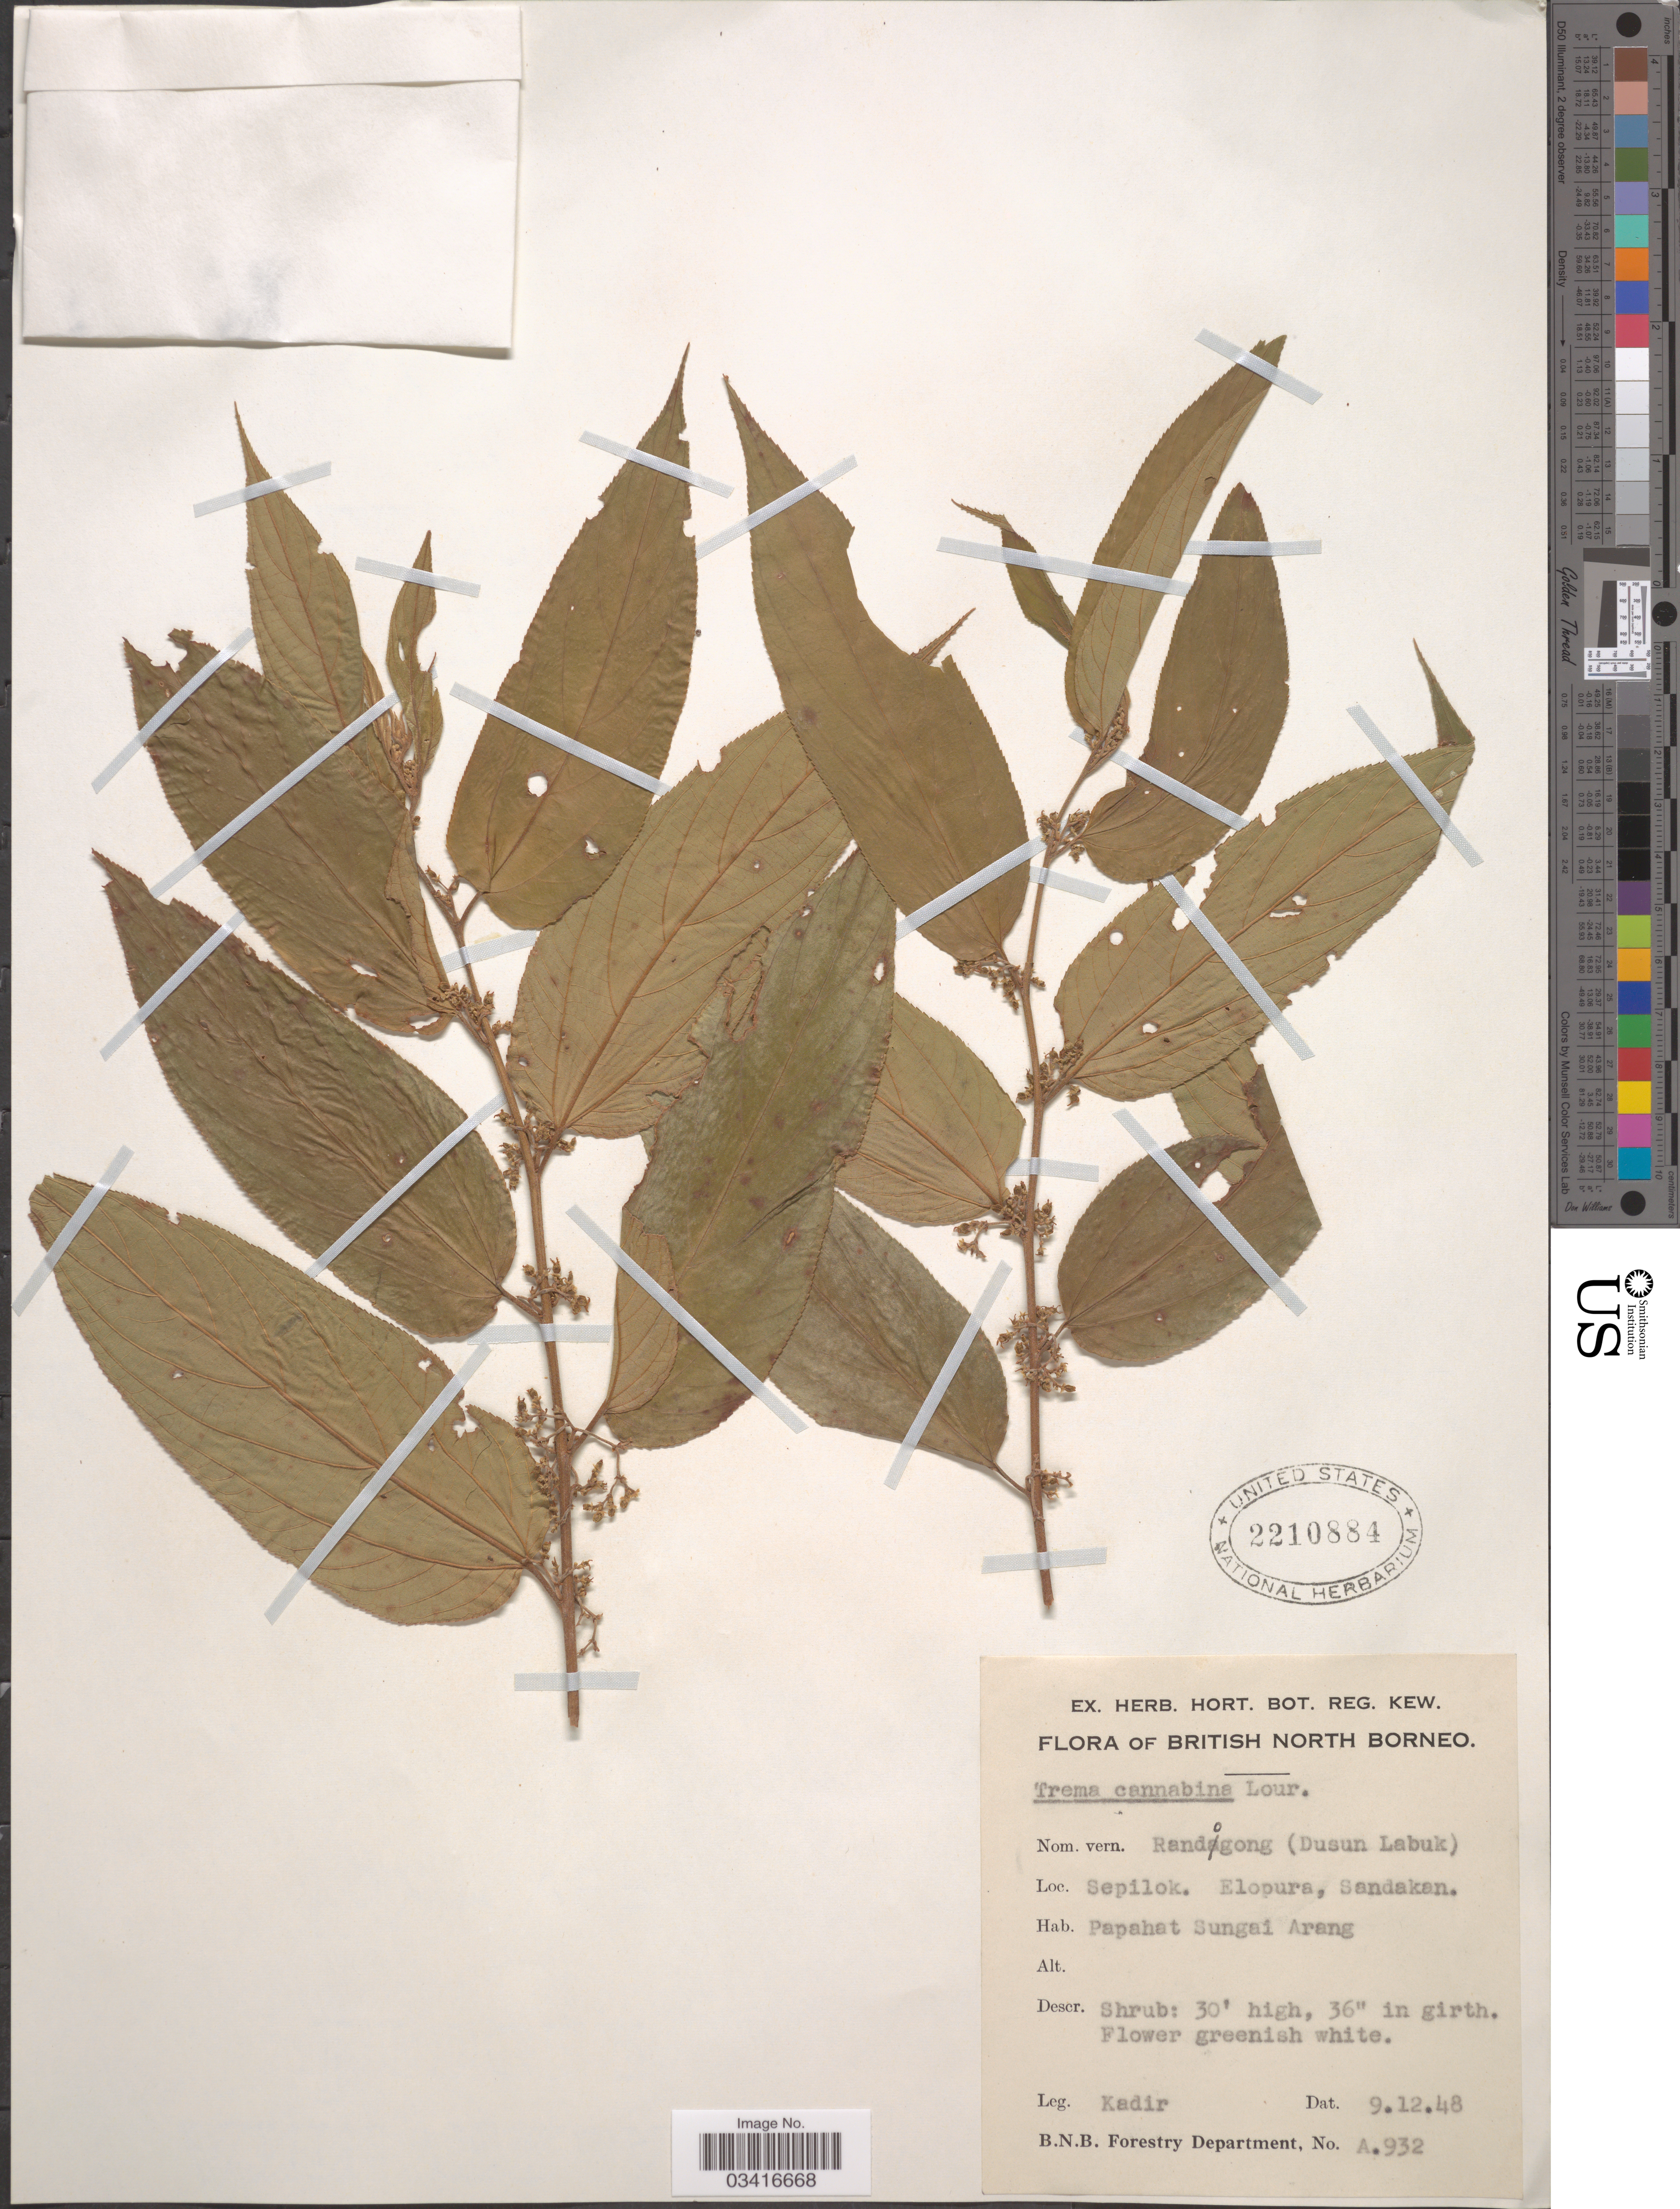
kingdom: Plantae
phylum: Tracheophyta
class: Magnoliopsida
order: Rosales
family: Cannabaceae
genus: Trema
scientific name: Trema cannabina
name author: Lour.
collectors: -. Kadir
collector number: A 932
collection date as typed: Transcribed d/m/y: 9/12/48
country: Malaysia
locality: British North Borneo. Sepilok, Elopura, Sandakan. Papahat Sungai Arang.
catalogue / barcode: US 2210884